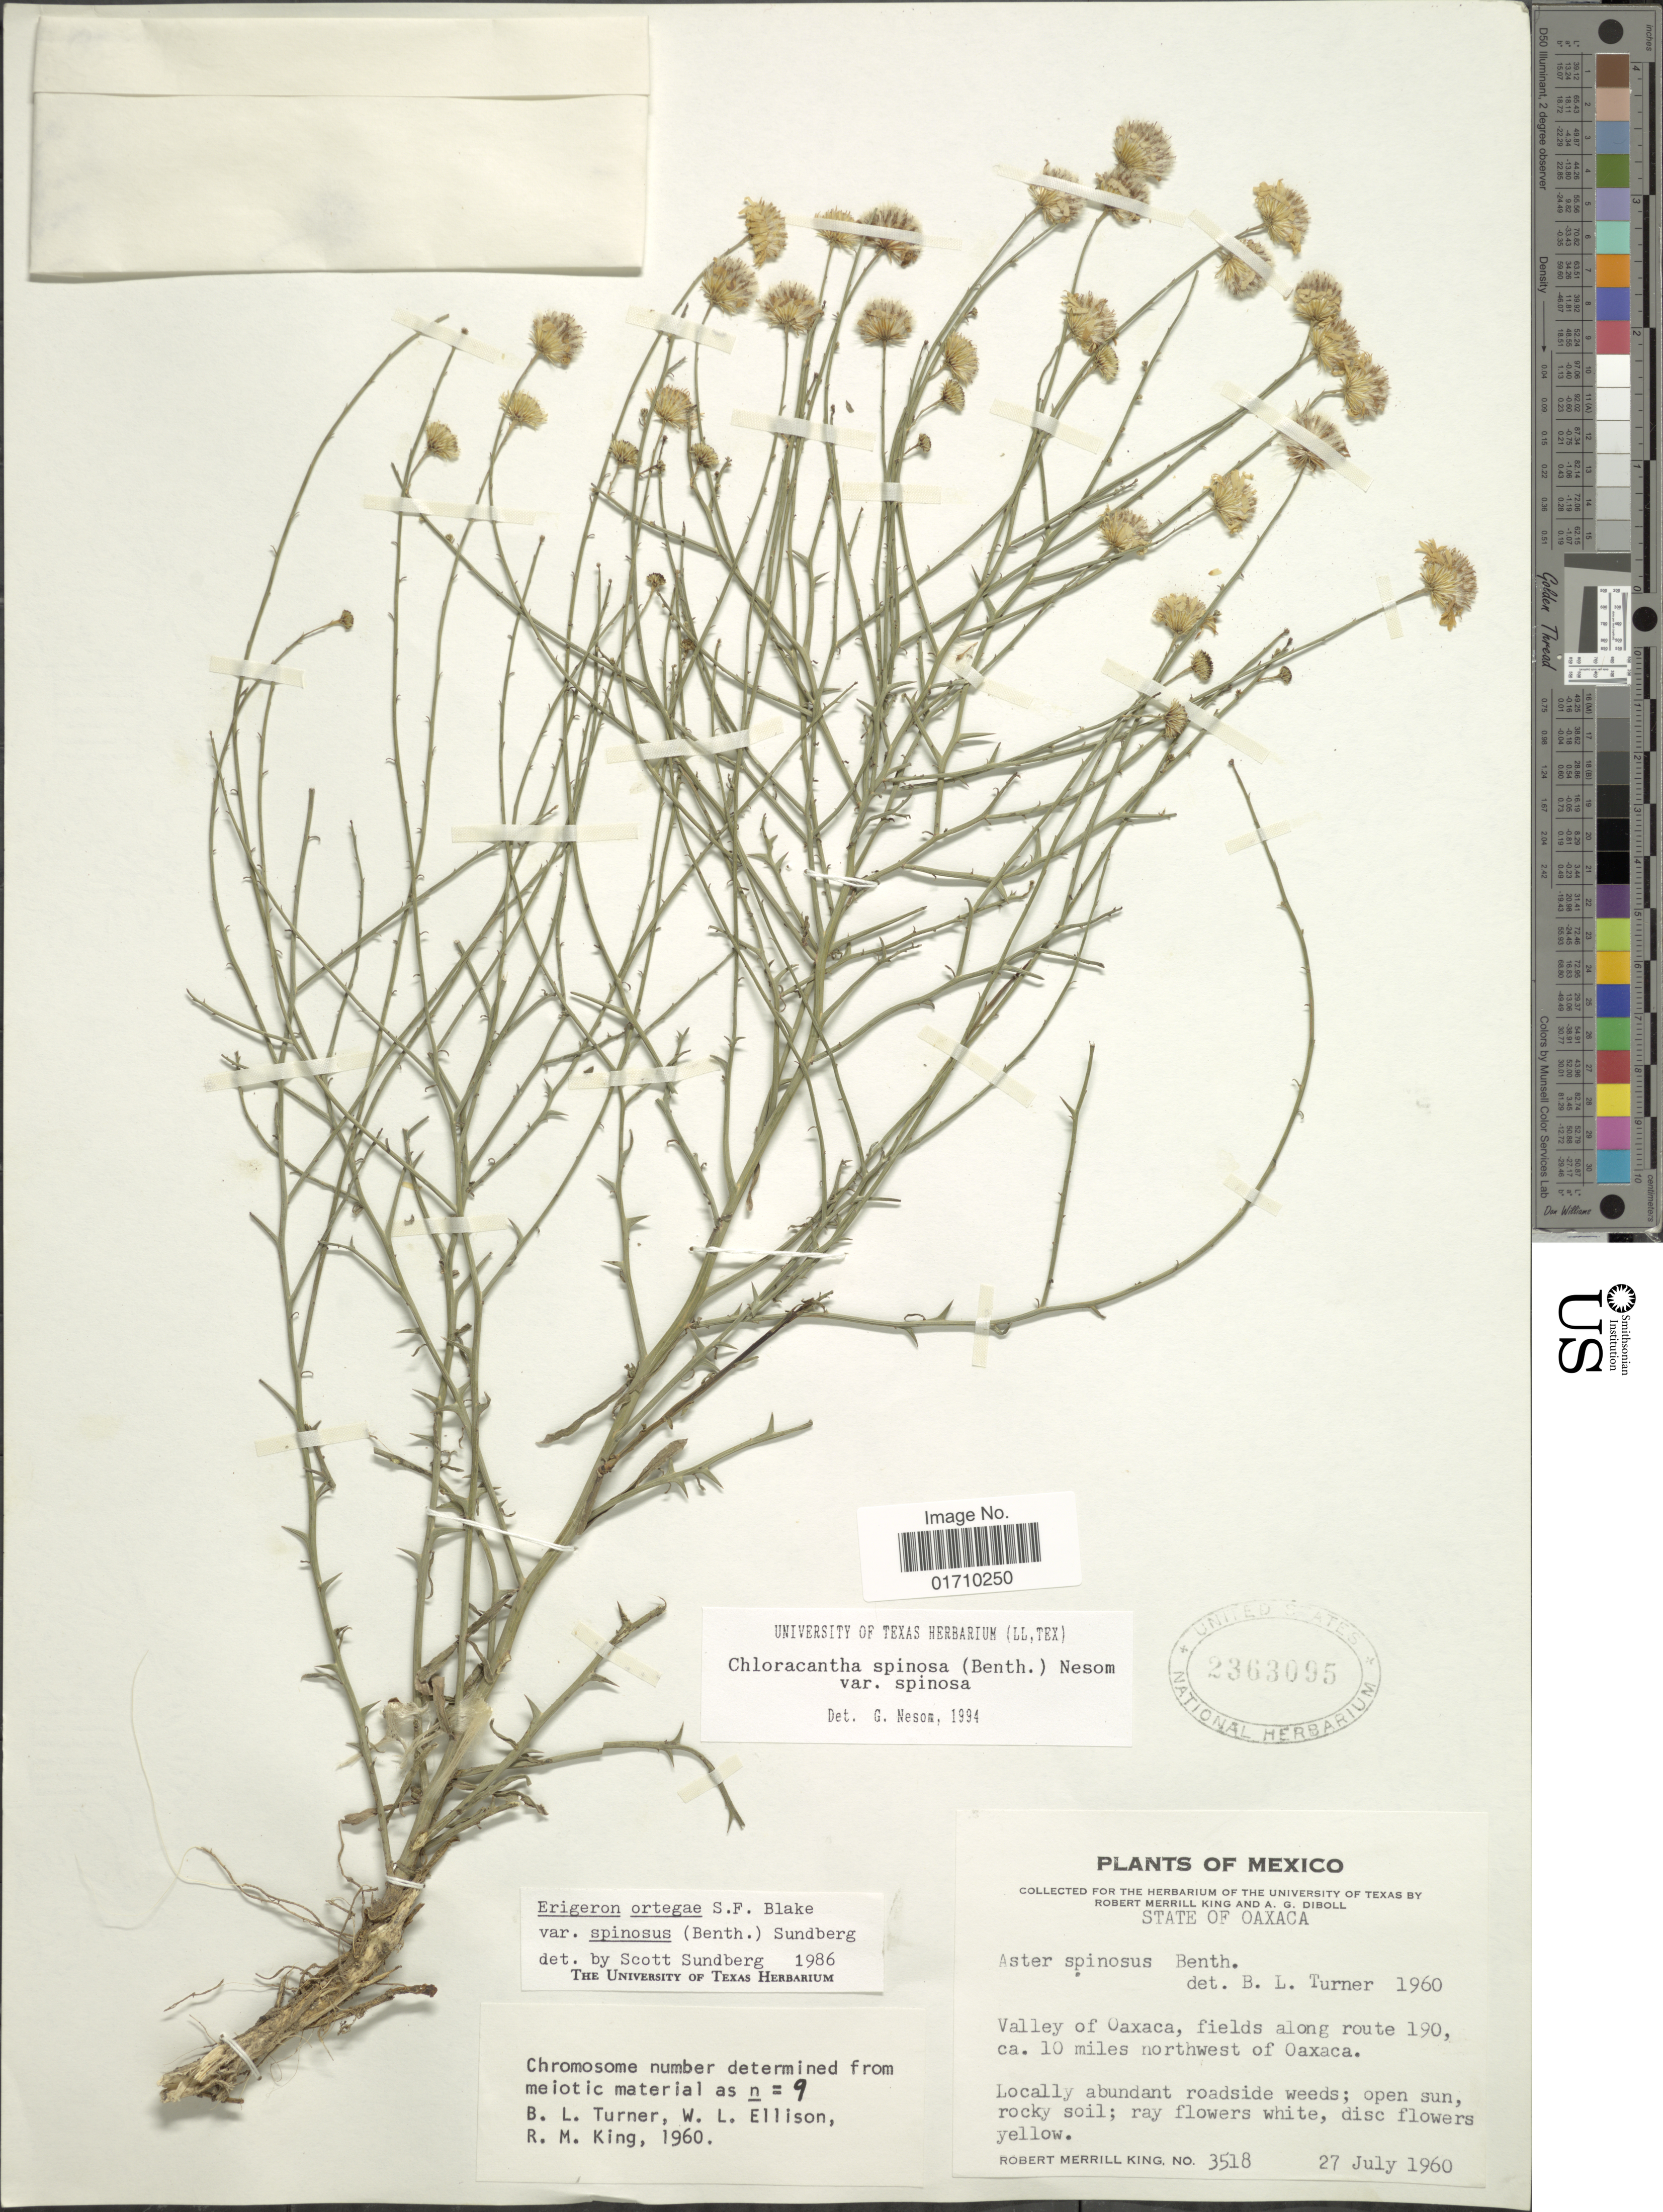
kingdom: Plantae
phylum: Tracheophyta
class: Magnoliopsida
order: Asterales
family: Asteraceae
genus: Chloracantha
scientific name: Chloracantha spinosa var. spinosa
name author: (Benth.) G.L. Nesom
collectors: R. M. King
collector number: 3518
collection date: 1960-07-27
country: Mexico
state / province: Oaxaca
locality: Valley of Oaxaca, fields along route 190, ca. 10 miles northwest of Oaxaca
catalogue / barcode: US 2363095